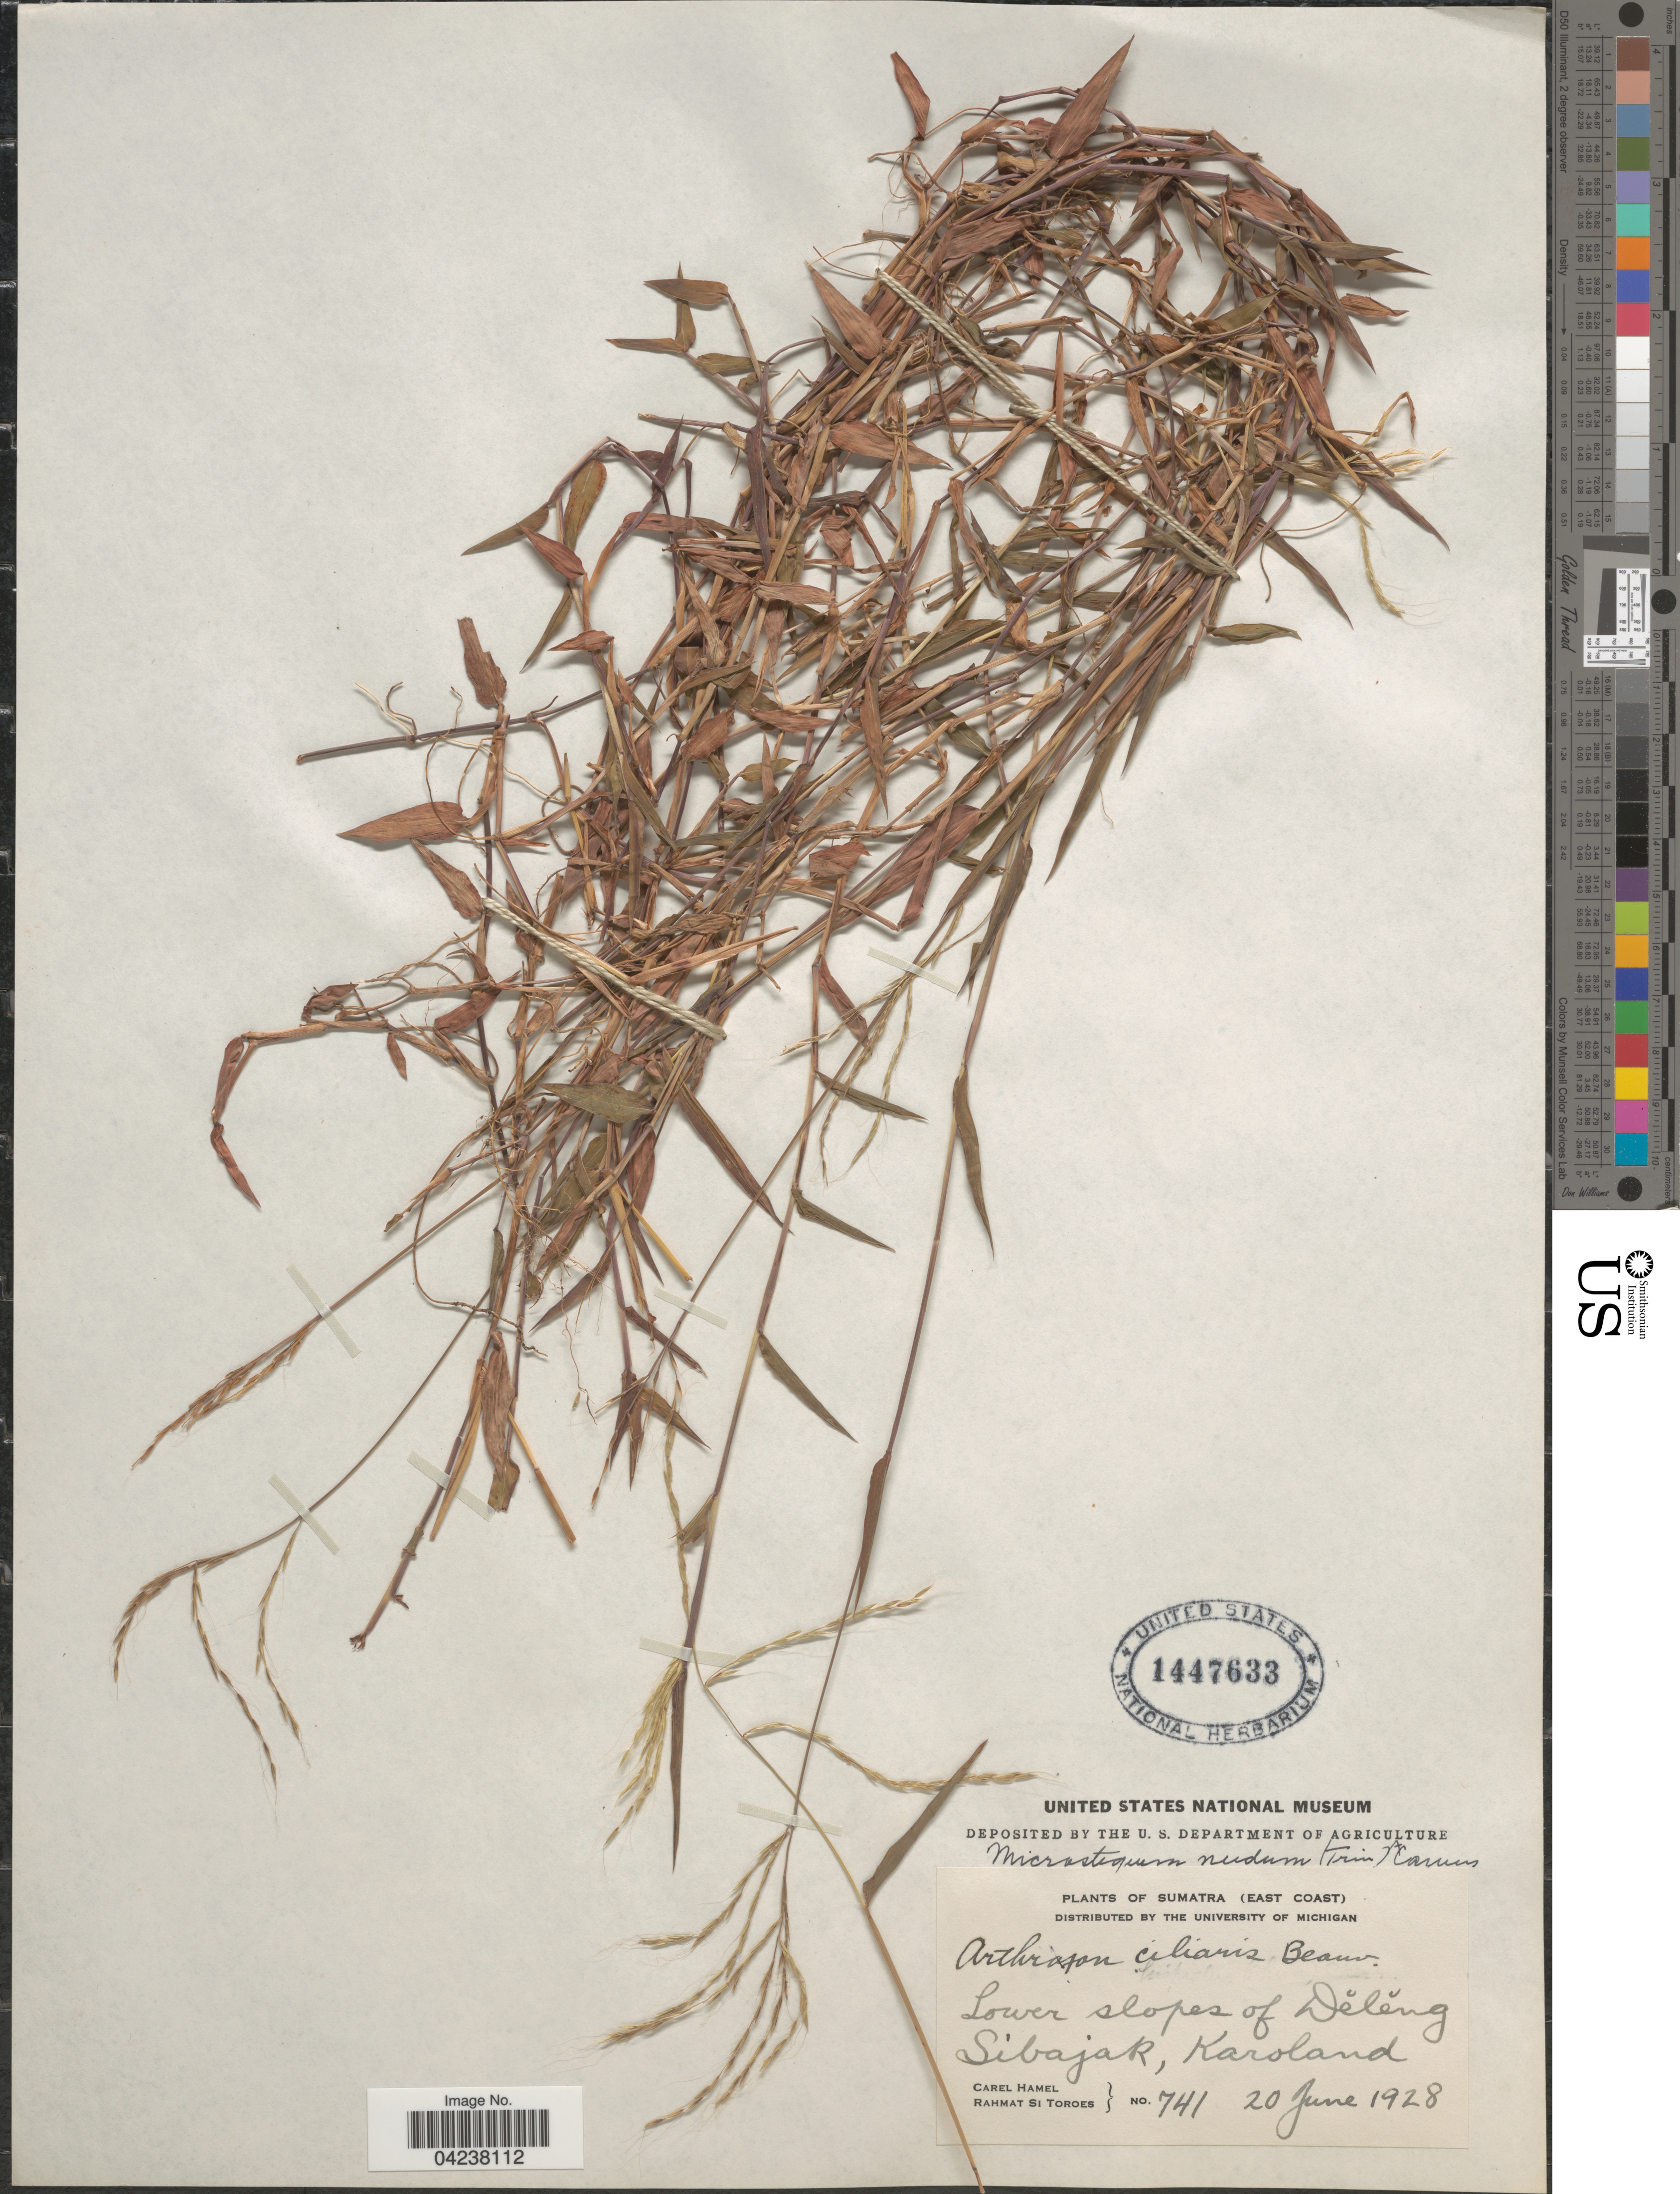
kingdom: Plantae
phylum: Tracheophyta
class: Liliopsida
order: Poales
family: Poaceae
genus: Microstegium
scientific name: Microstegium nudum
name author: (Trin.) A. Camus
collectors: C. Hamel & Rahmat Si Boeea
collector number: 741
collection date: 1928-06-20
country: Indonesia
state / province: Sumatra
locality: (East Coast). Lower slopes of Dělěng Sibajak, Karoland.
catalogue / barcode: US 1447633